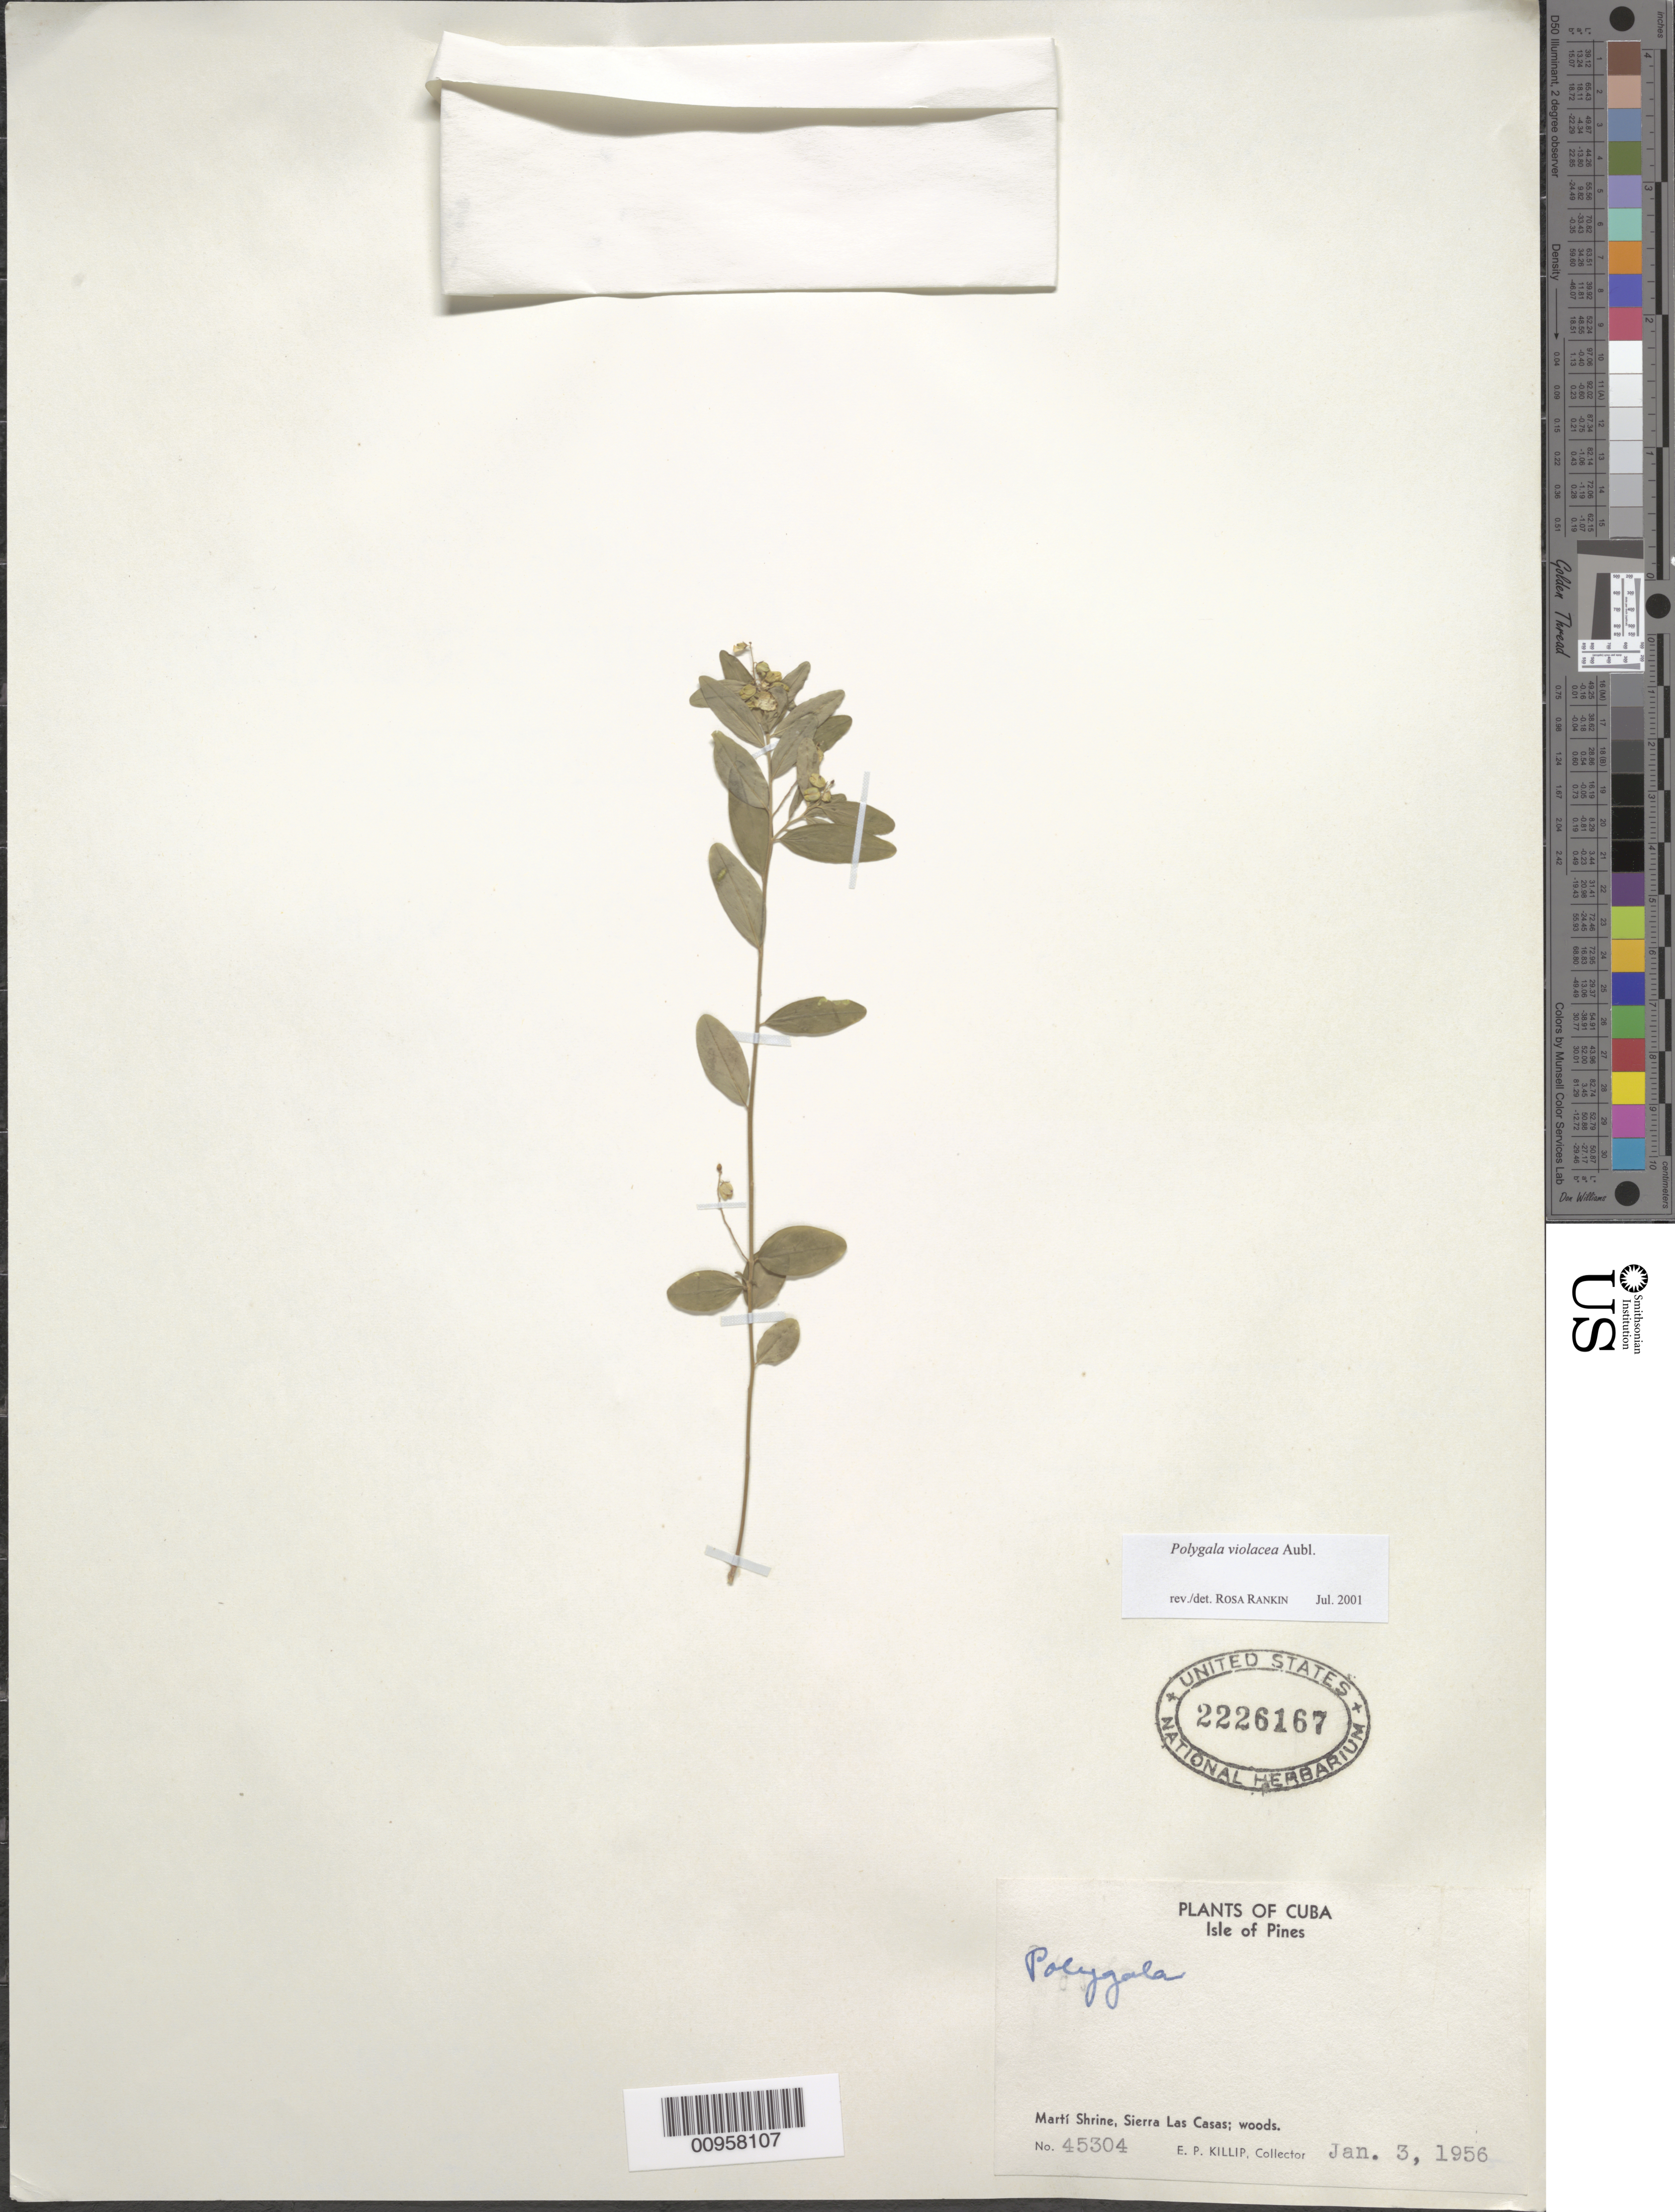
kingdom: Plantae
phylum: Tracheophyta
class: Magnoliopsida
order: Fabales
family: Polygalaceae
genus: Asemeia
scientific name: Asemeia violacea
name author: (Aubl.) J.F.B. Pastore & J.R. Abbott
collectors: E. P. Killip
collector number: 45304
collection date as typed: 03 Jan 1956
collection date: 1956-01-03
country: Cuba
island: Isla de la Juventud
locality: Martí Shrine, Sierra Las Casas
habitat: Woods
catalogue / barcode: US 2226167